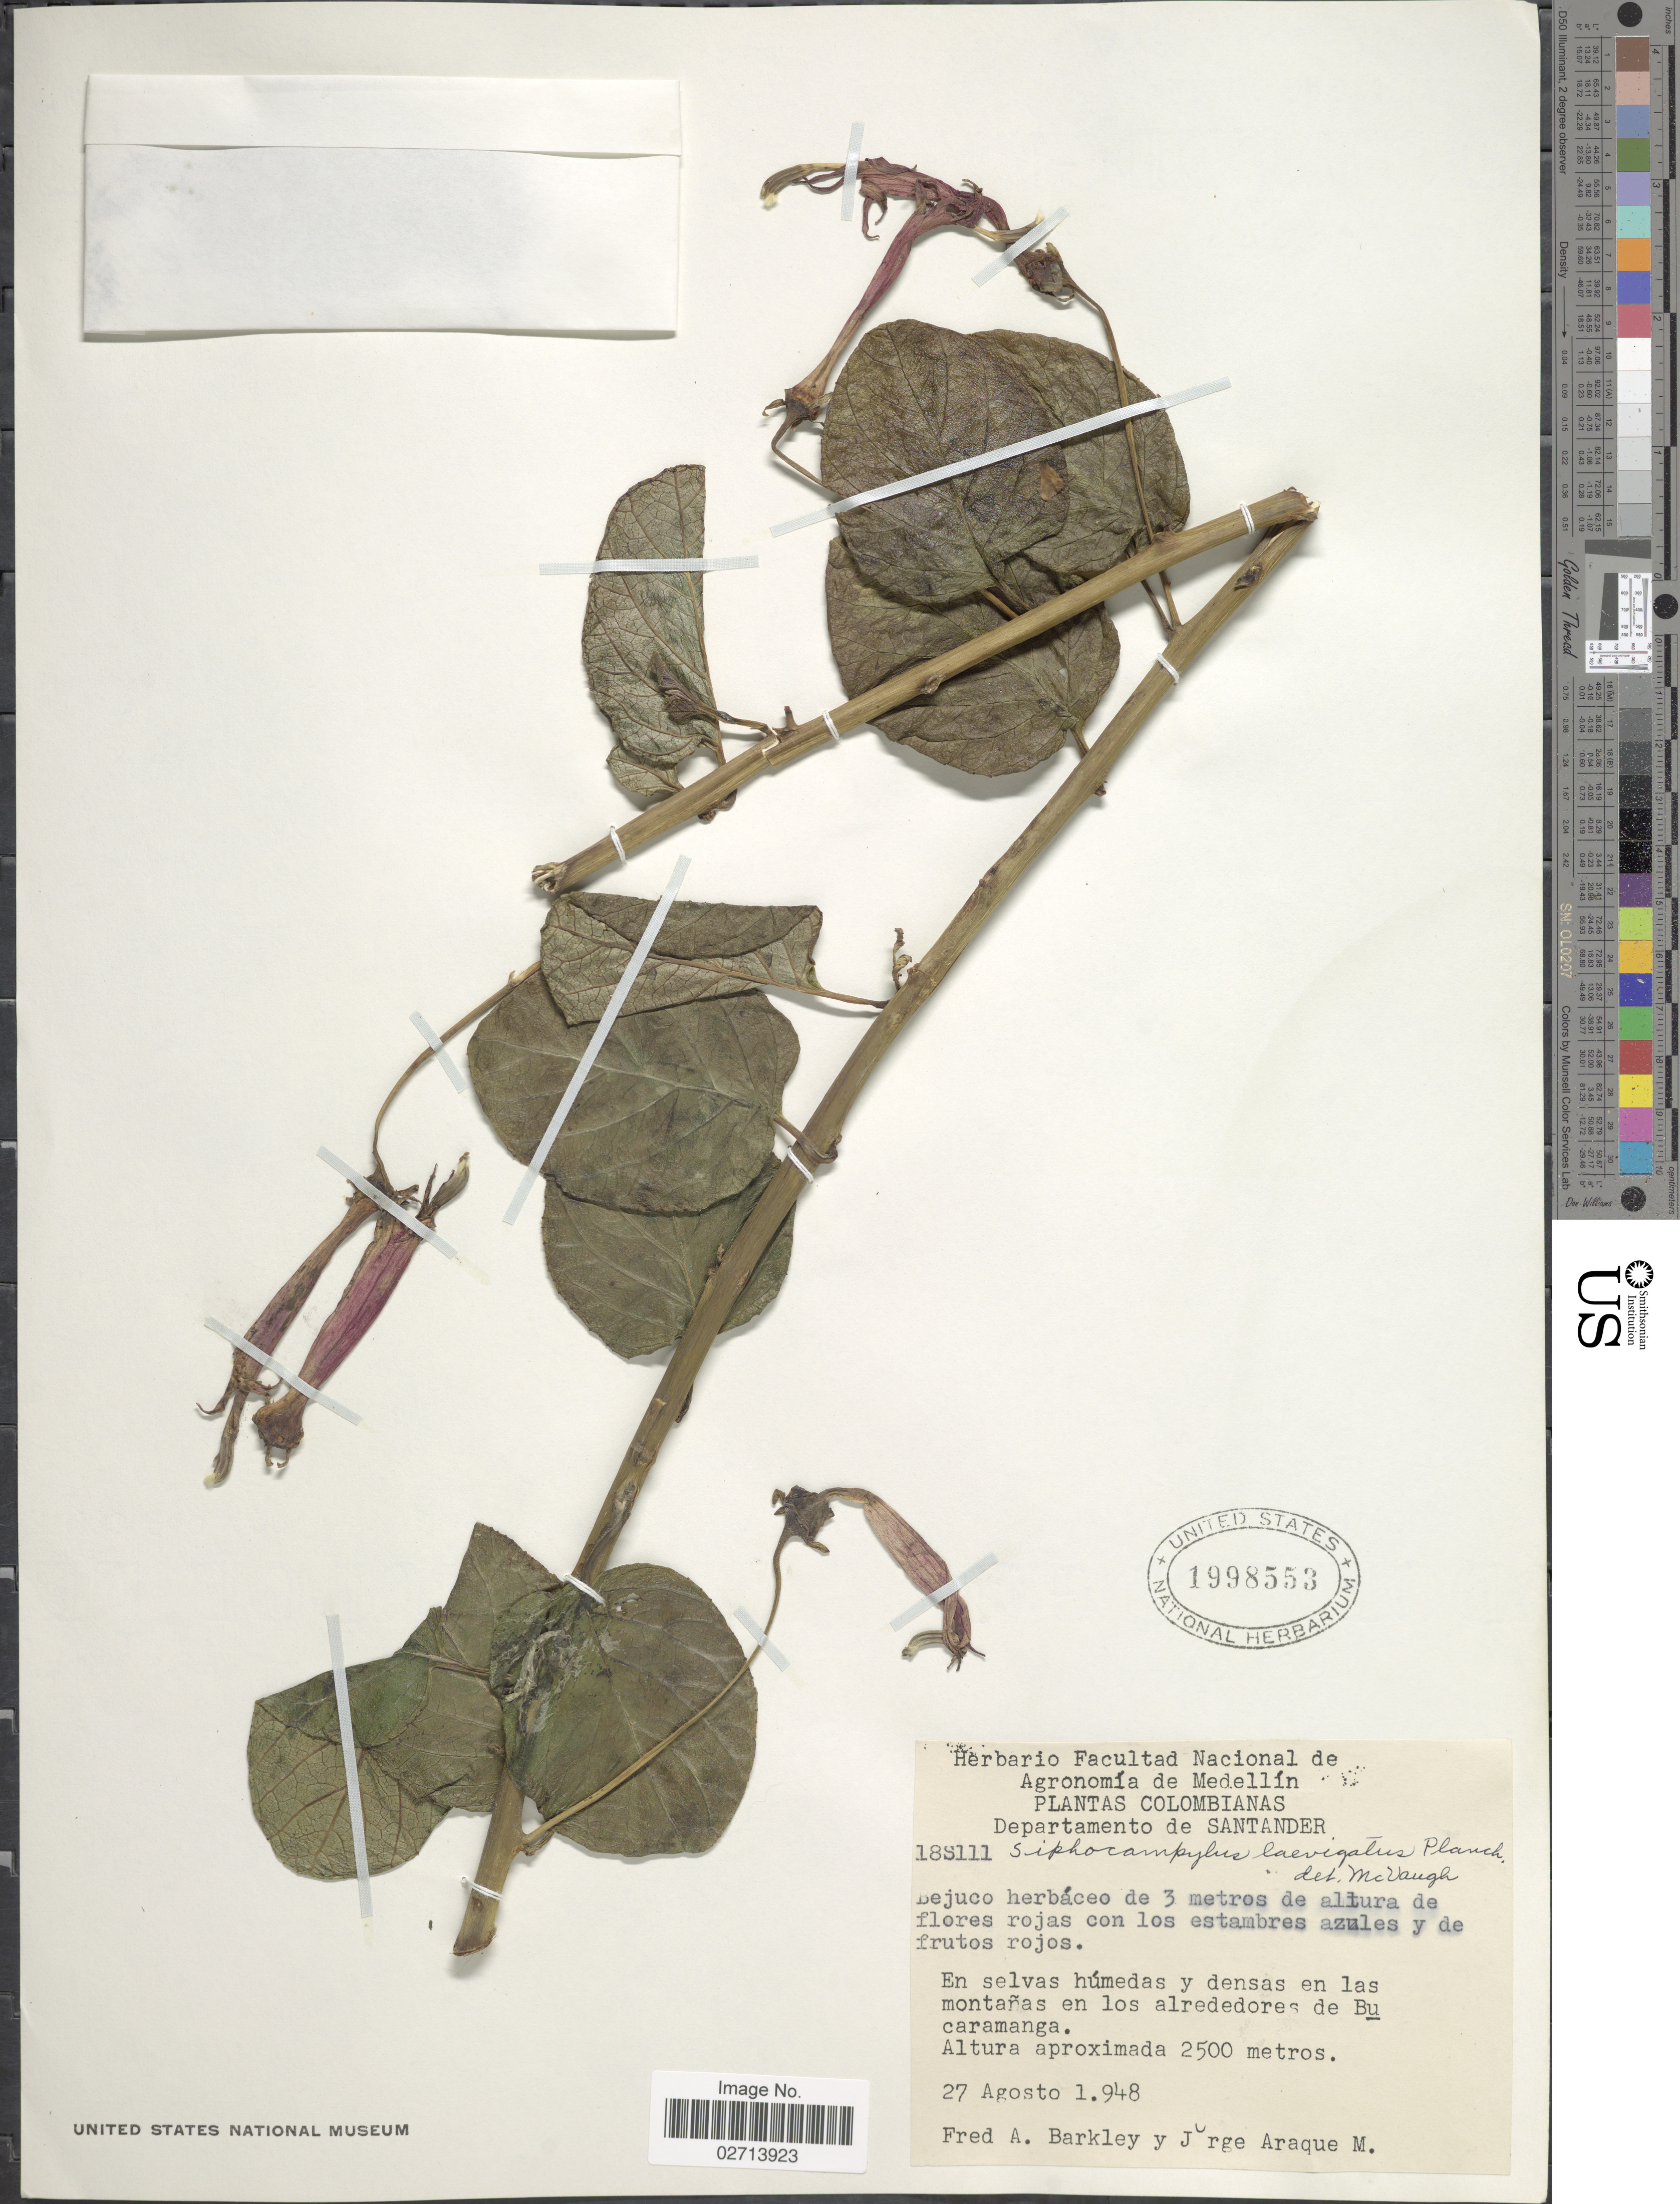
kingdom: Plantae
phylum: Tracheophyta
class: Magnoliopsida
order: Asterales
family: Campanulaceae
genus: Siphocampylus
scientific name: Siphocampylus laevigatus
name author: Planch.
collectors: F. A. Barkley & J. Araque Molina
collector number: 18S111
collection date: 1948-08-27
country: Colombia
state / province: Santander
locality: En selvas humedas y densas en las montañas en los alrededores de Bucaramanga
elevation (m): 2500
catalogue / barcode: US 1998553